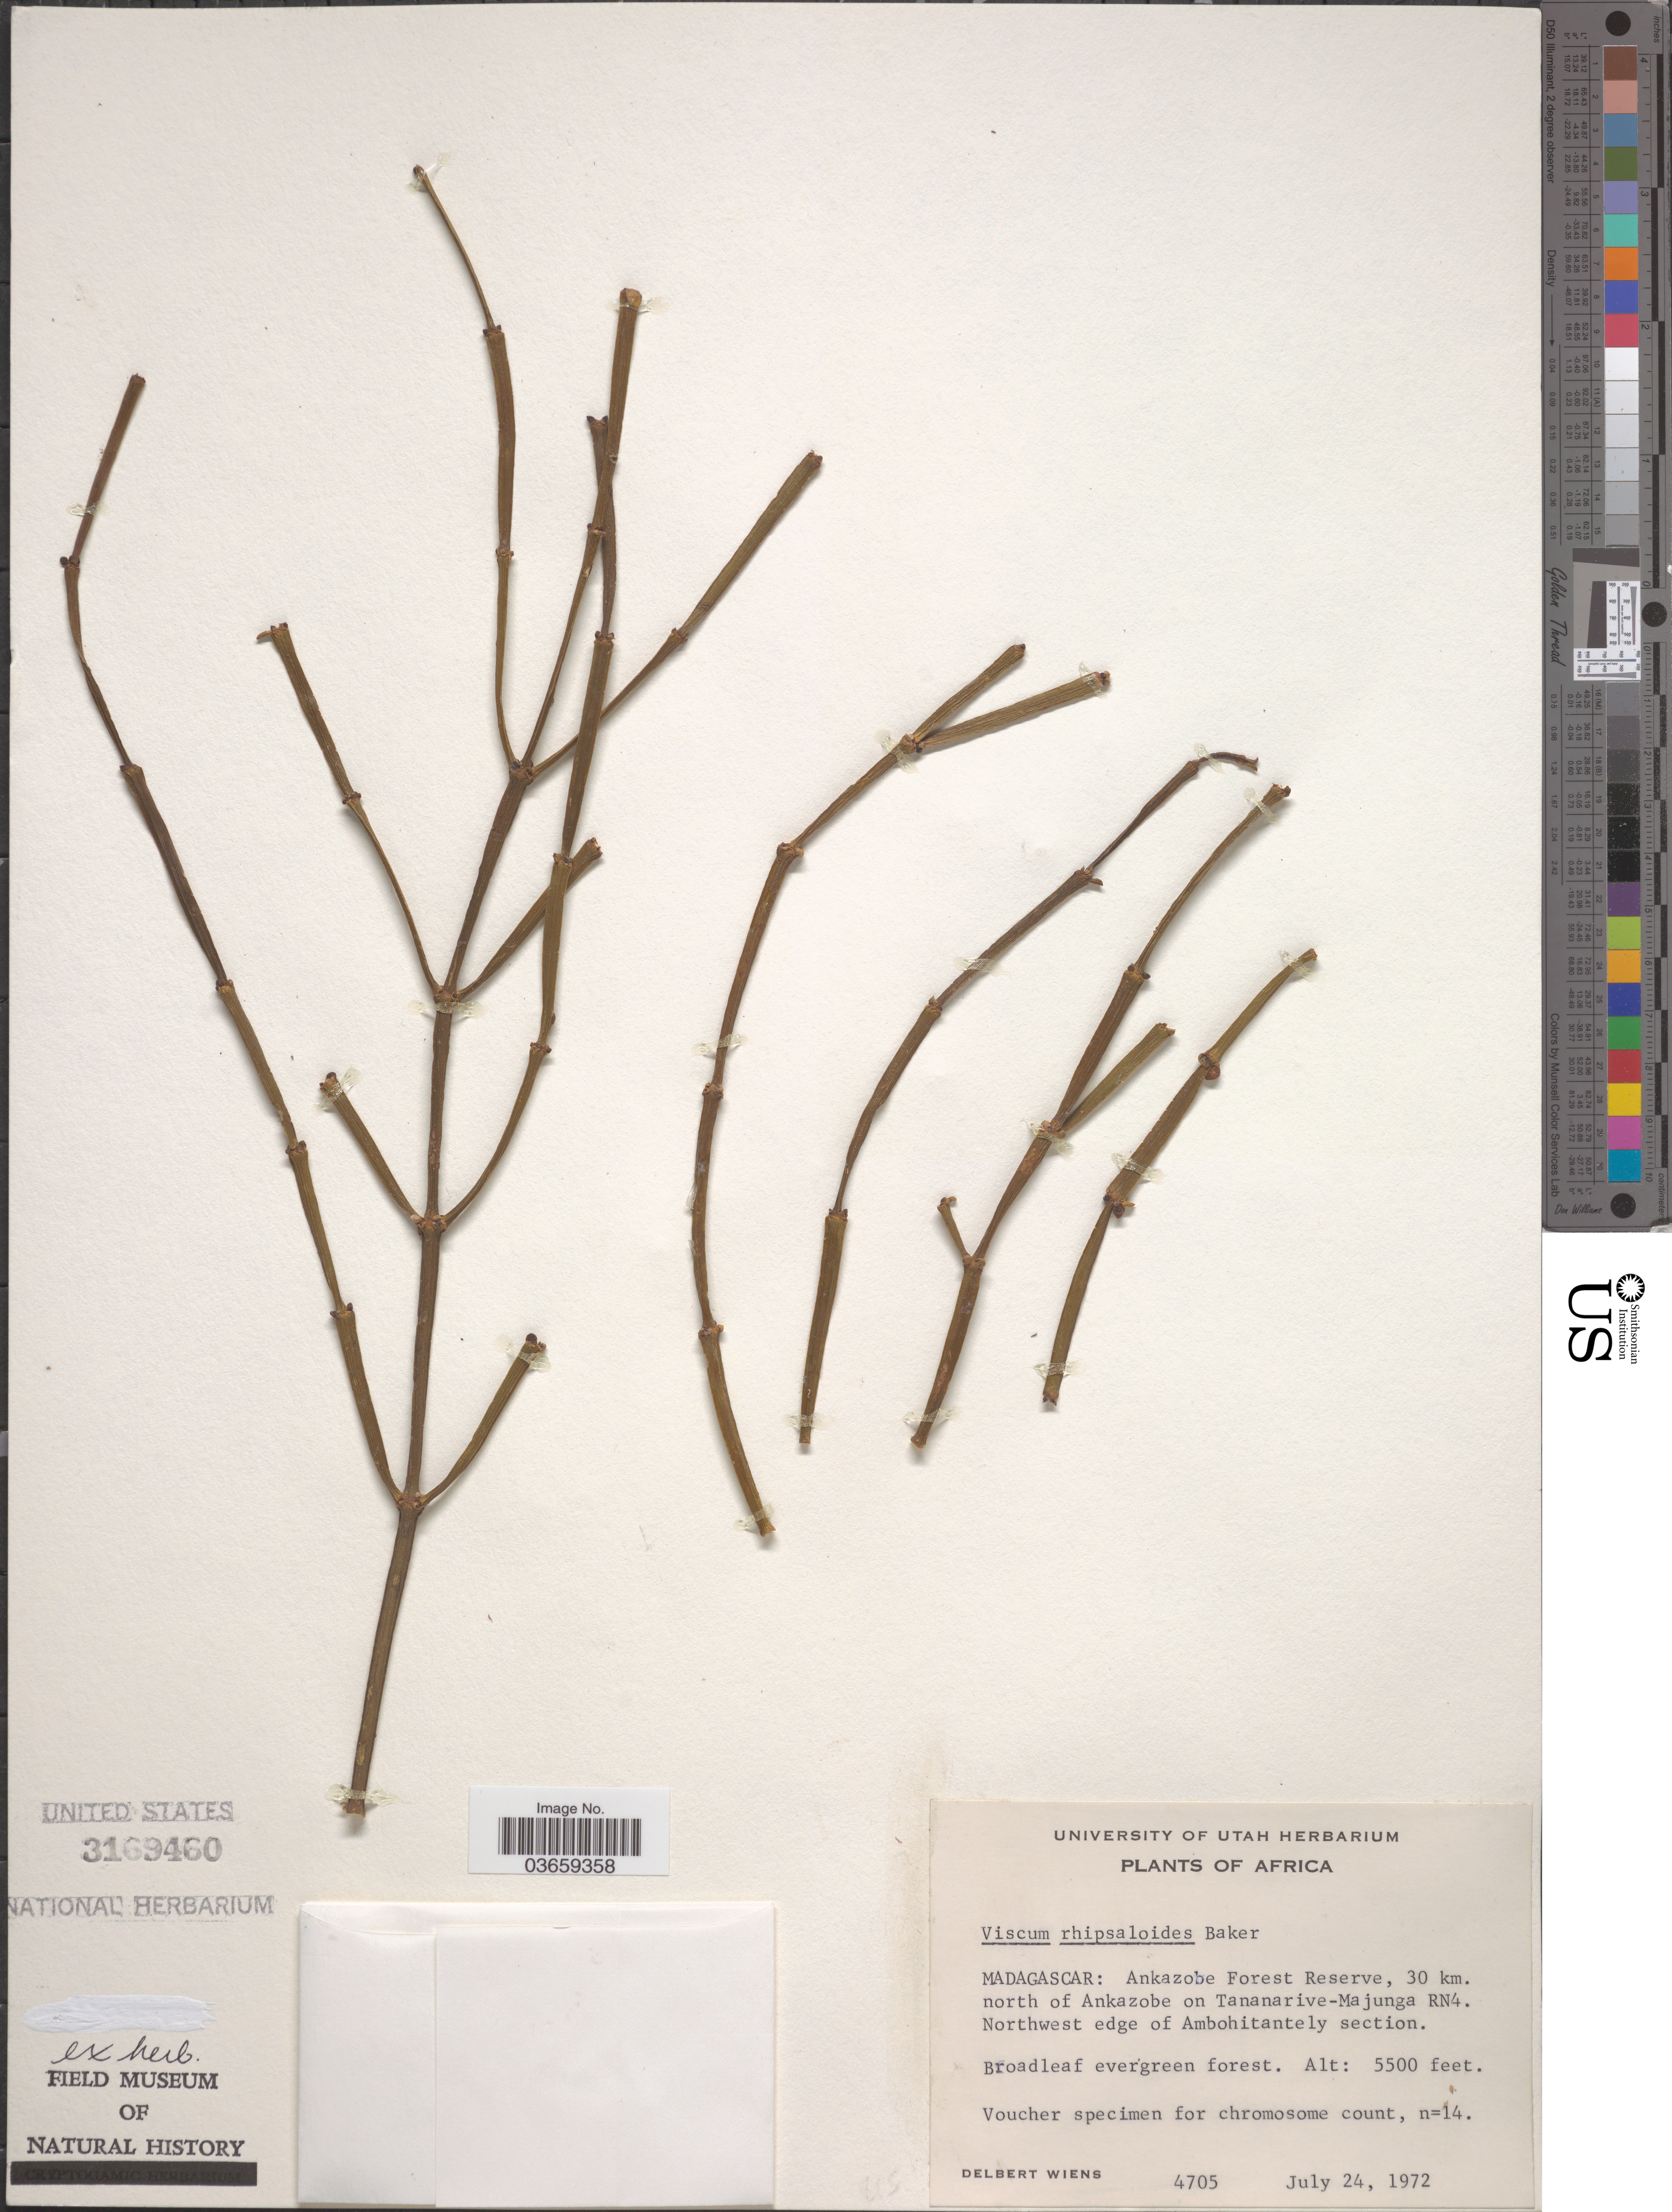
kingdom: Plantae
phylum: Tracheophyta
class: Magnoliopsida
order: Santalales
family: Viscaceae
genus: Viscum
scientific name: Viscum rhipsaloides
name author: Baker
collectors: D. Wiens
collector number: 4705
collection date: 1972-07-24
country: Madagascar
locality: Ankazobe Forest Reserve, 30 km. north of Ankazobe on Tananarive-Majunga RN4. Northwest edge of Ambohitantely section.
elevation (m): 1676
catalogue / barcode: US 3169460